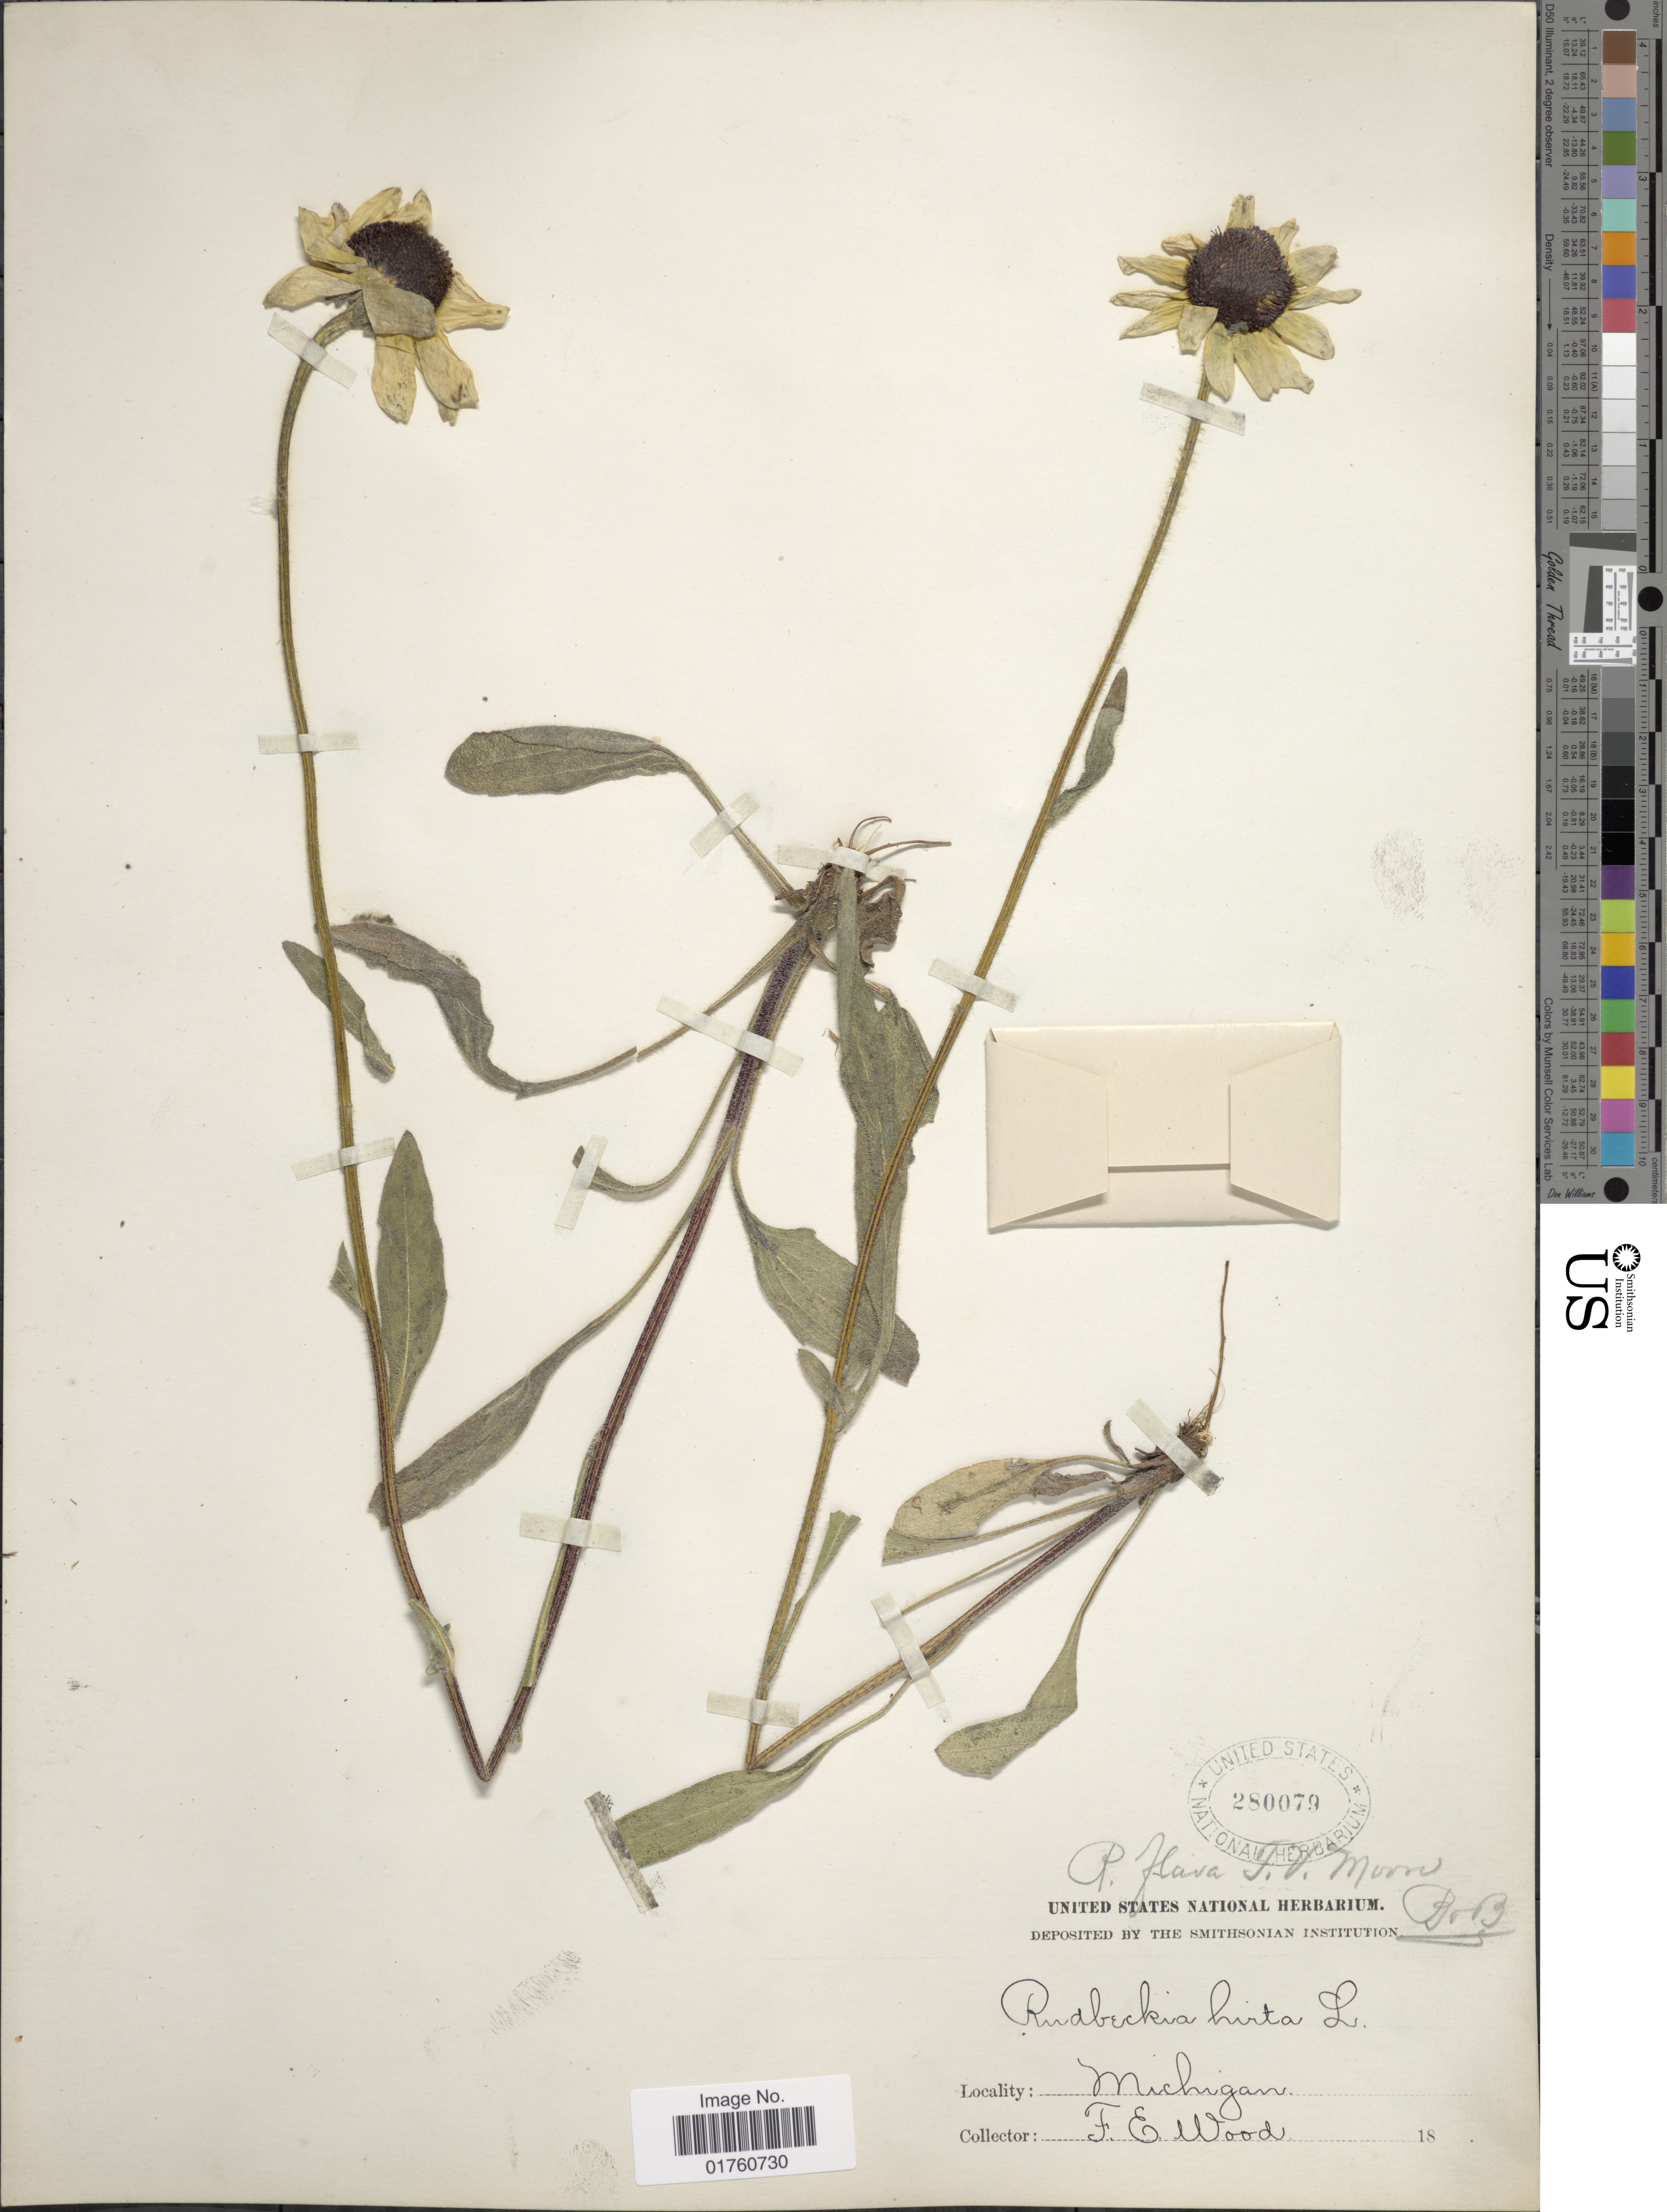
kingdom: Plantae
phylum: Tracheophyta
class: Magnoliopsida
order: Asterales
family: Asteraceae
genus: Rudbeckia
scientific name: Rudbeckia flava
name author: T.V. Moore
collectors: F. Wood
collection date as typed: Transcribed d/m/y: //18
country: United States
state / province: Michigan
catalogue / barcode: US 280079